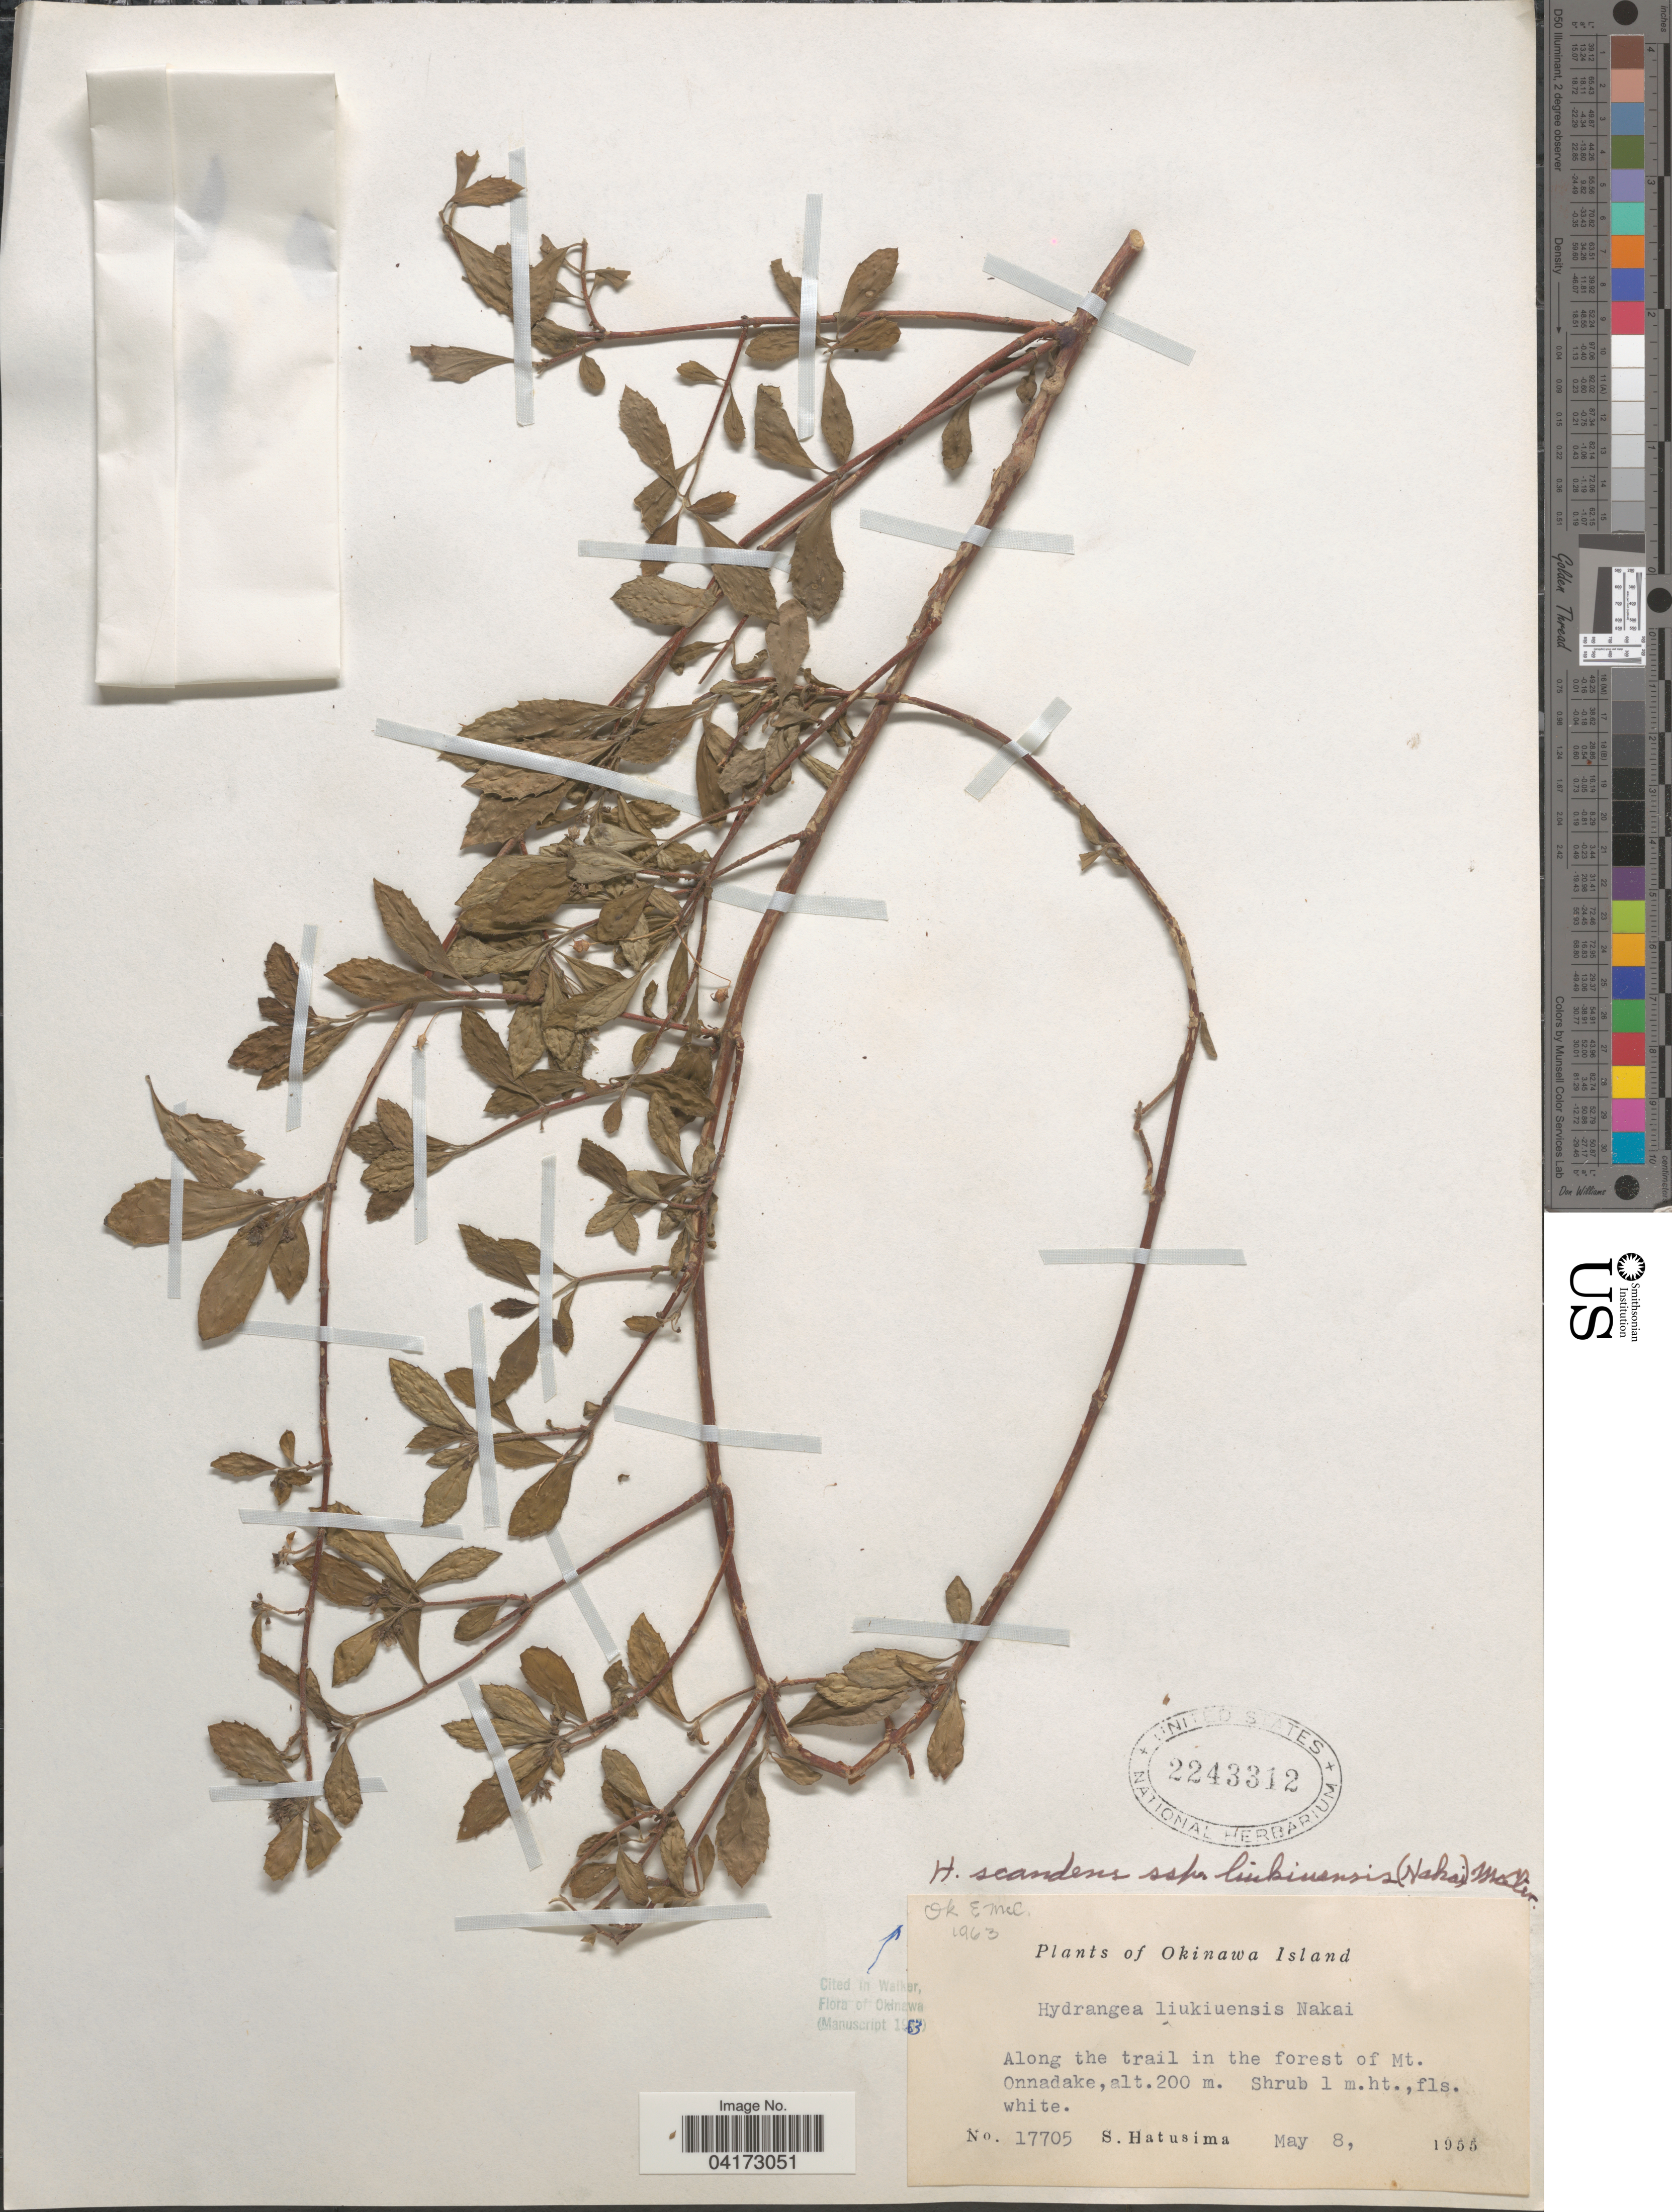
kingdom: Plantae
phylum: Tracheophyta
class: Magnoliopsida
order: Cornales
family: Hydrangeaceae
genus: Hydrangea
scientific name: Hydrangea liukiuensis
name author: Nakai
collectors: S. Hatusima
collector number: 17705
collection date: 1955-05-08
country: Japan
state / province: Okinawa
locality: Okinawa Island. Along the trail in the forest of Mt. Onnadake.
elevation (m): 200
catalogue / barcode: US 2243312